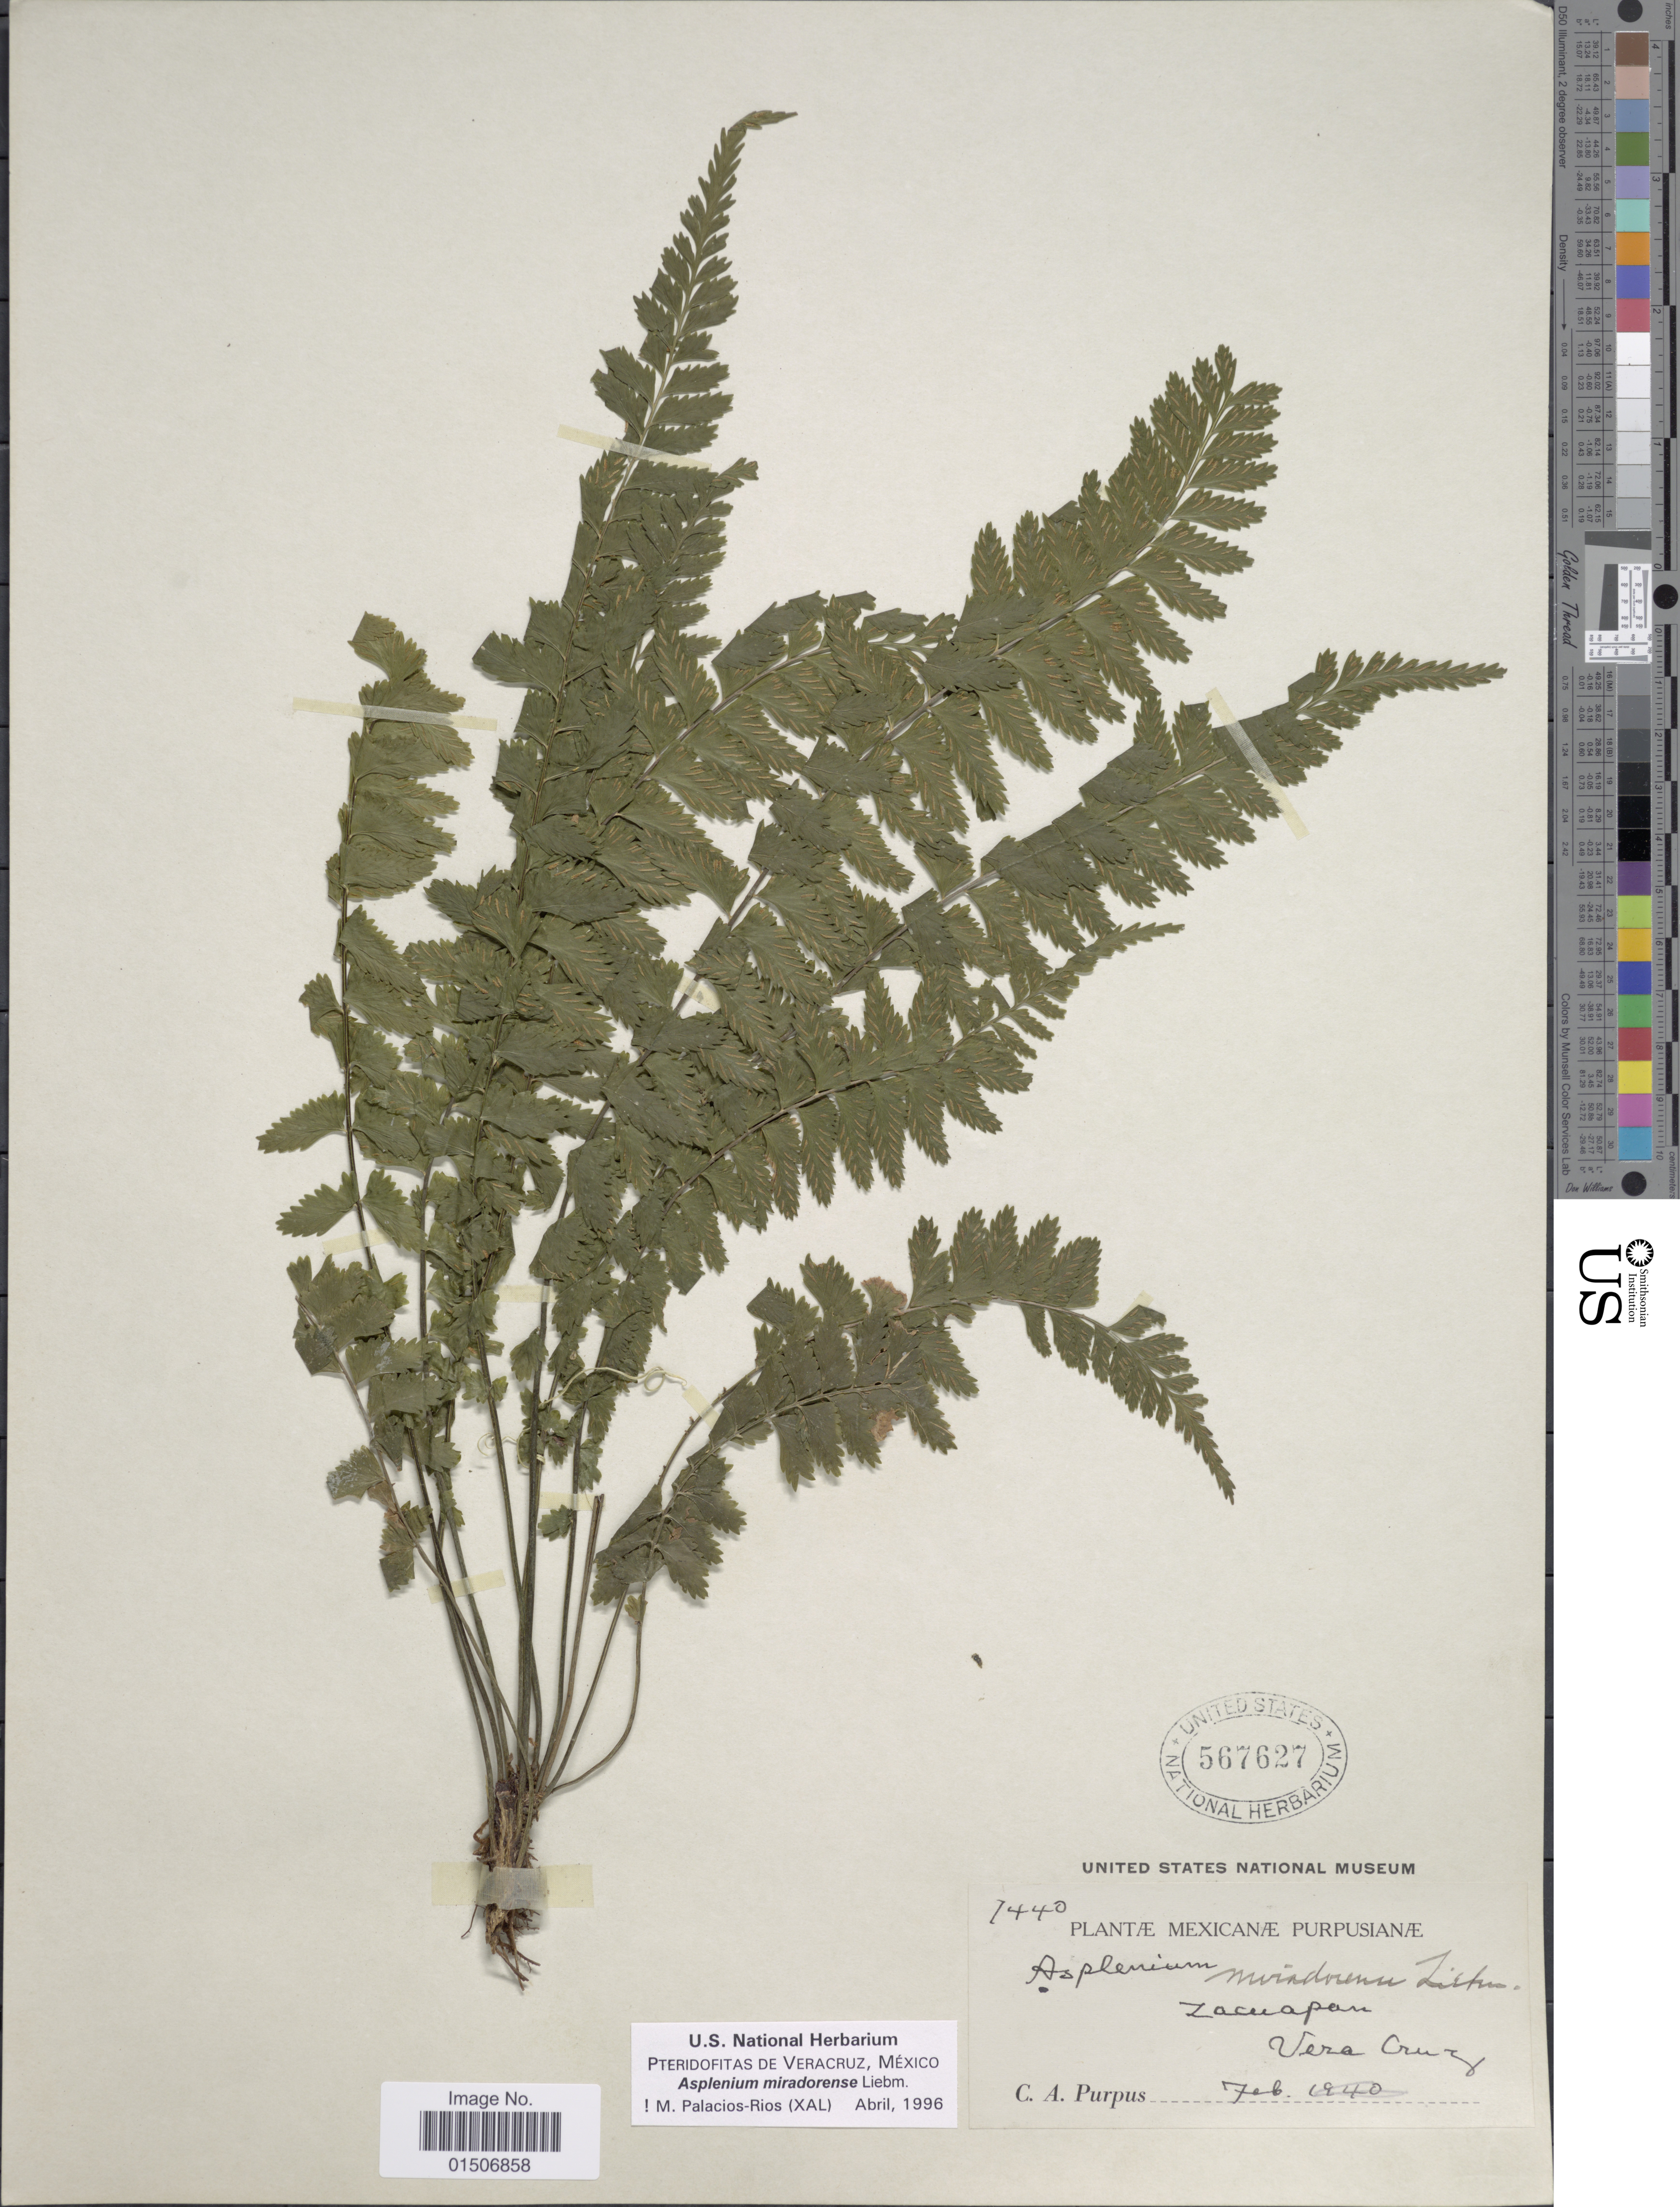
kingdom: Plantae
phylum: Tracheophyta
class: Polypodiopsida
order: Polypodiales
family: Aspleniaceae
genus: Asplenium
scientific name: Asplenium miradorense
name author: Liebm.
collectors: C. A. Purpus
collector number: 7440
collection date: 1940-02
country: Mexico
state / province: Veracruz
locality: Zacuapan, Vera Cruz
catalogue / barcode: US 567627